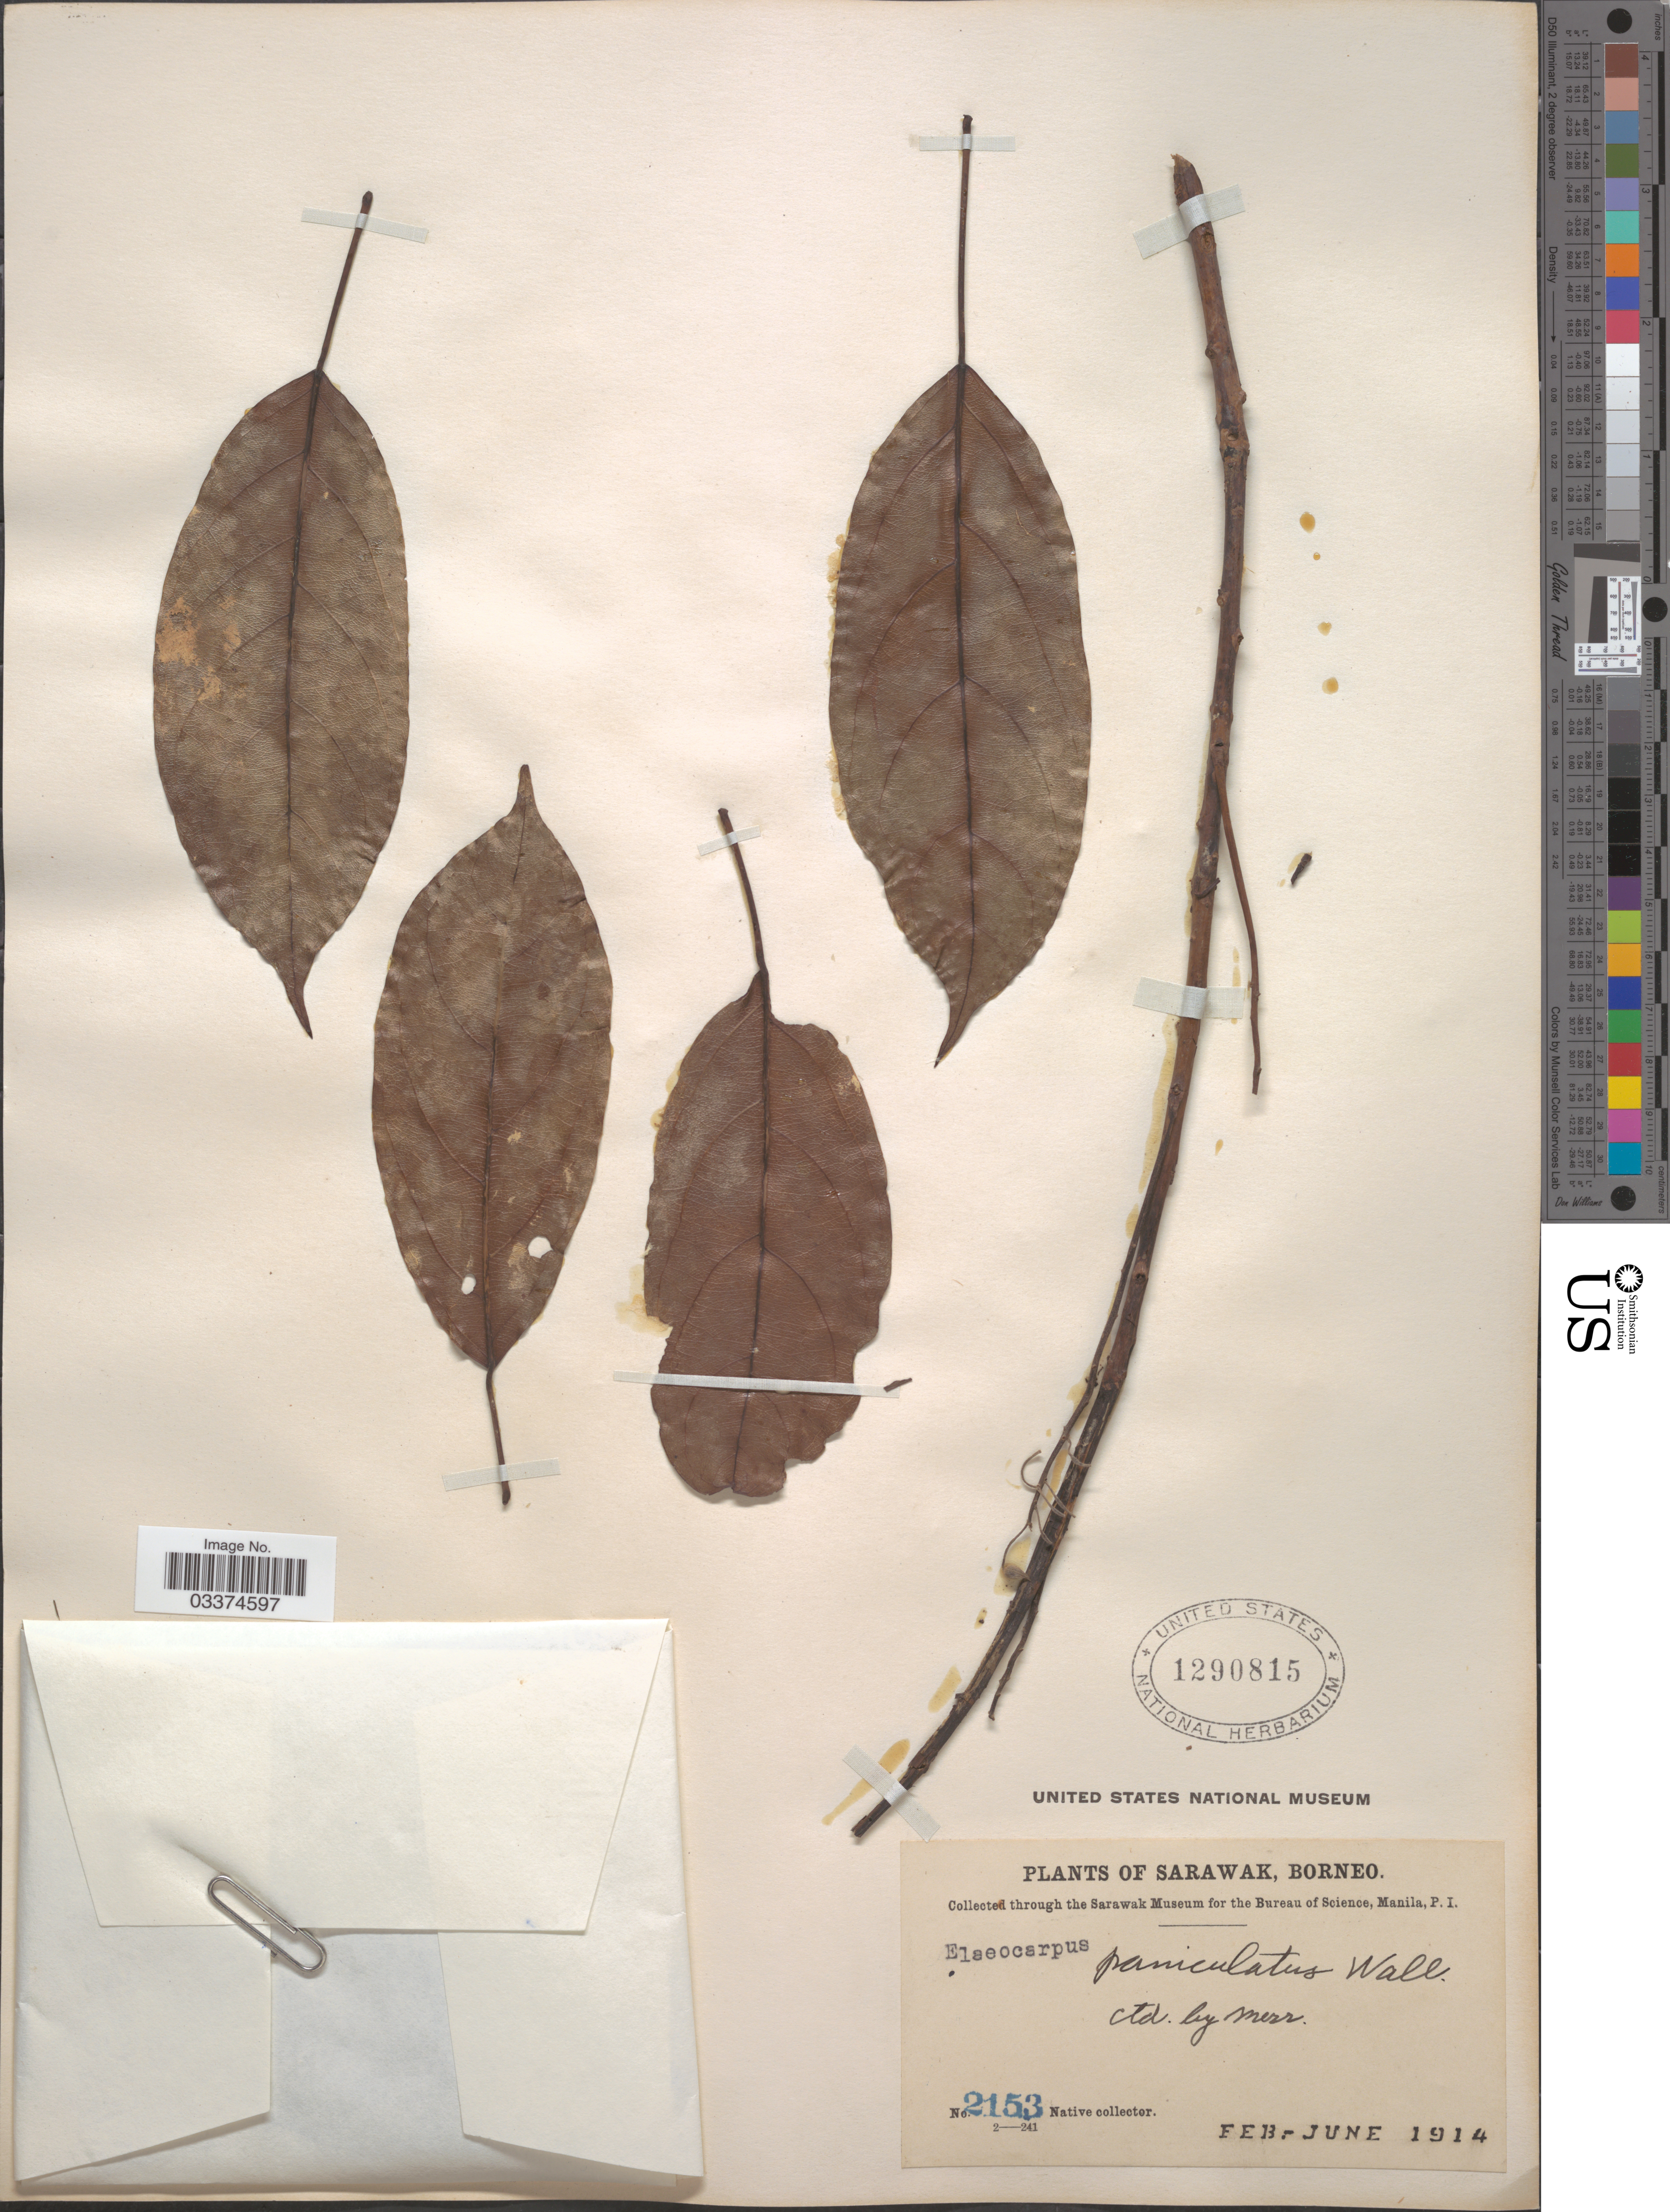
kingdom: Plantae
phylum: Tracheophyta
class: Magnoliopsida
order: Oxalidales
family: Elaeocarpaceae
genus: Elaeocarpus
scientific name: Elaeocarpus paniculatus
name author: Wall. ex K. Müller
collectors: Native collector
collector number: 2153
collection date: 1914-02/1914-06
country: Malaysia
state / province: Sarawak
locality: Borneo.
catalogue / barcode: US 1290815